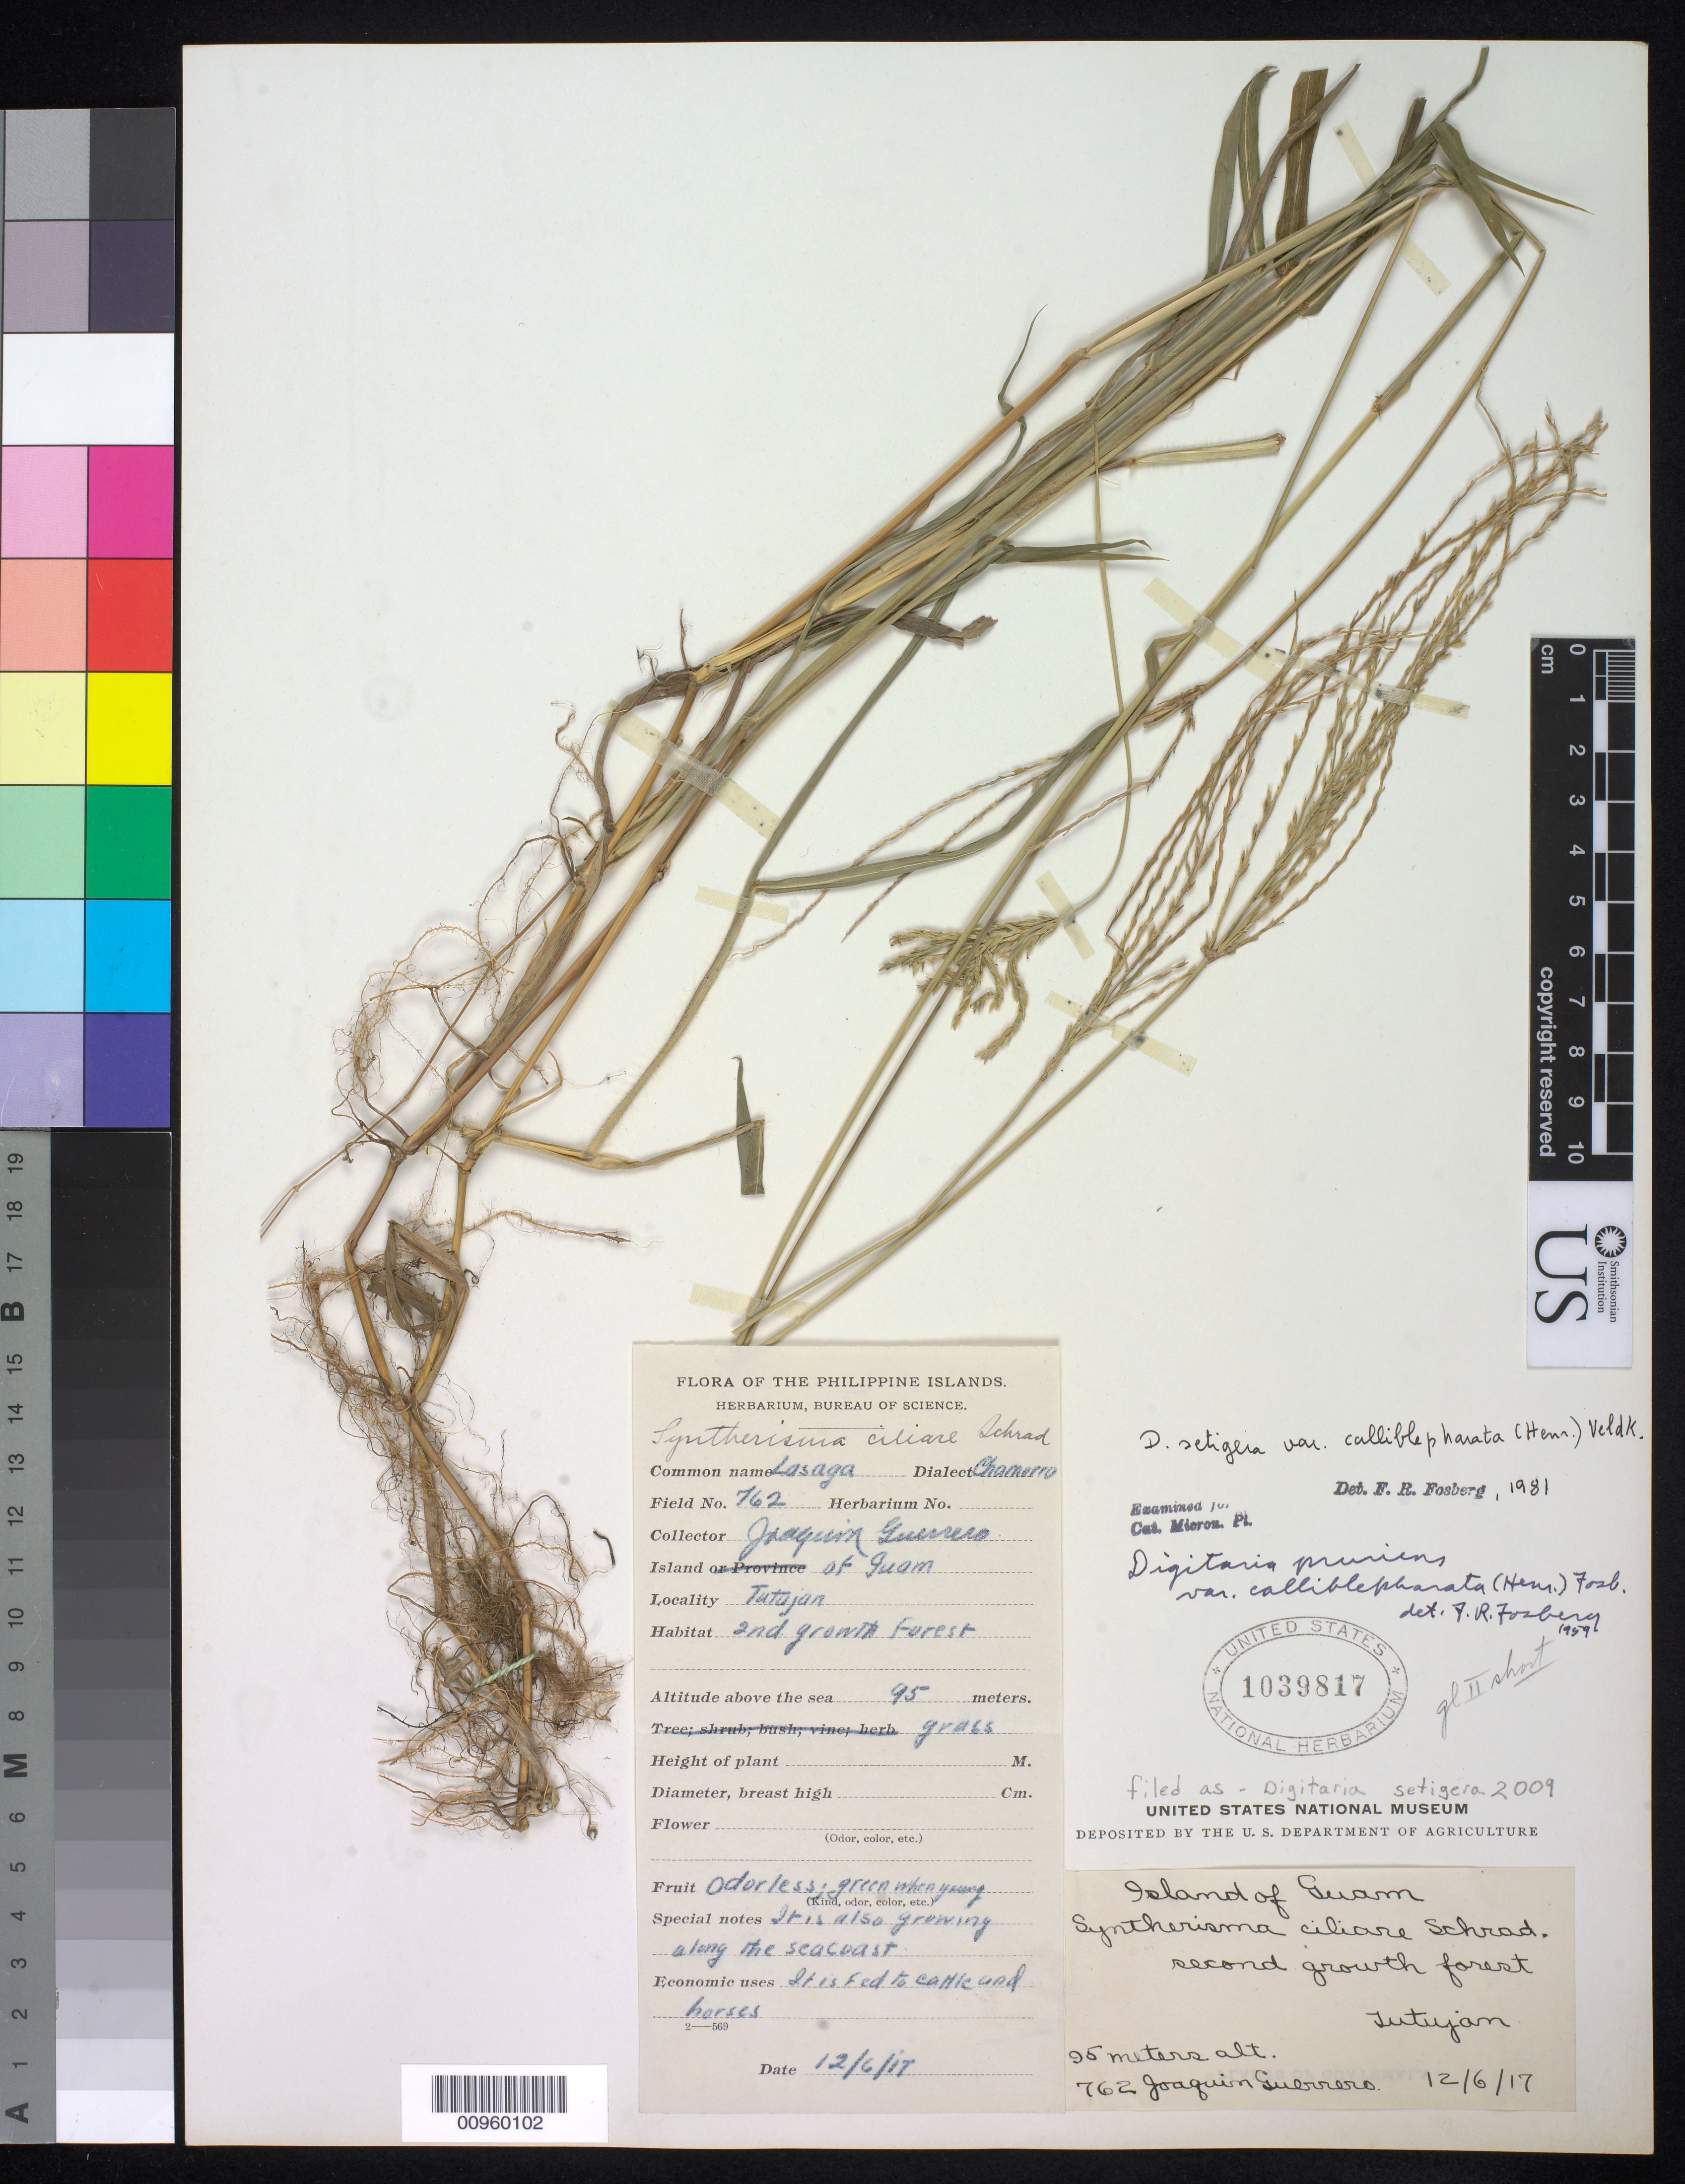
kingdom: Plantae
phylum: Tracheophyta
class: Liliopsida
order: Poales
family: Poaceae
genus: Digitaria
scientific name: Digitaria setigera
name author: Roth in Roem. & Schult.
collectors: -. Guerrero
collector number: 762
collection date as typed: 12 Jun 1917 or 06 Dec 1917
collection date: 1917-06-12 or 1917-12-06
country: Guam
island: Guam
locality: Tutujan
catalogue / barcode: US 1039817